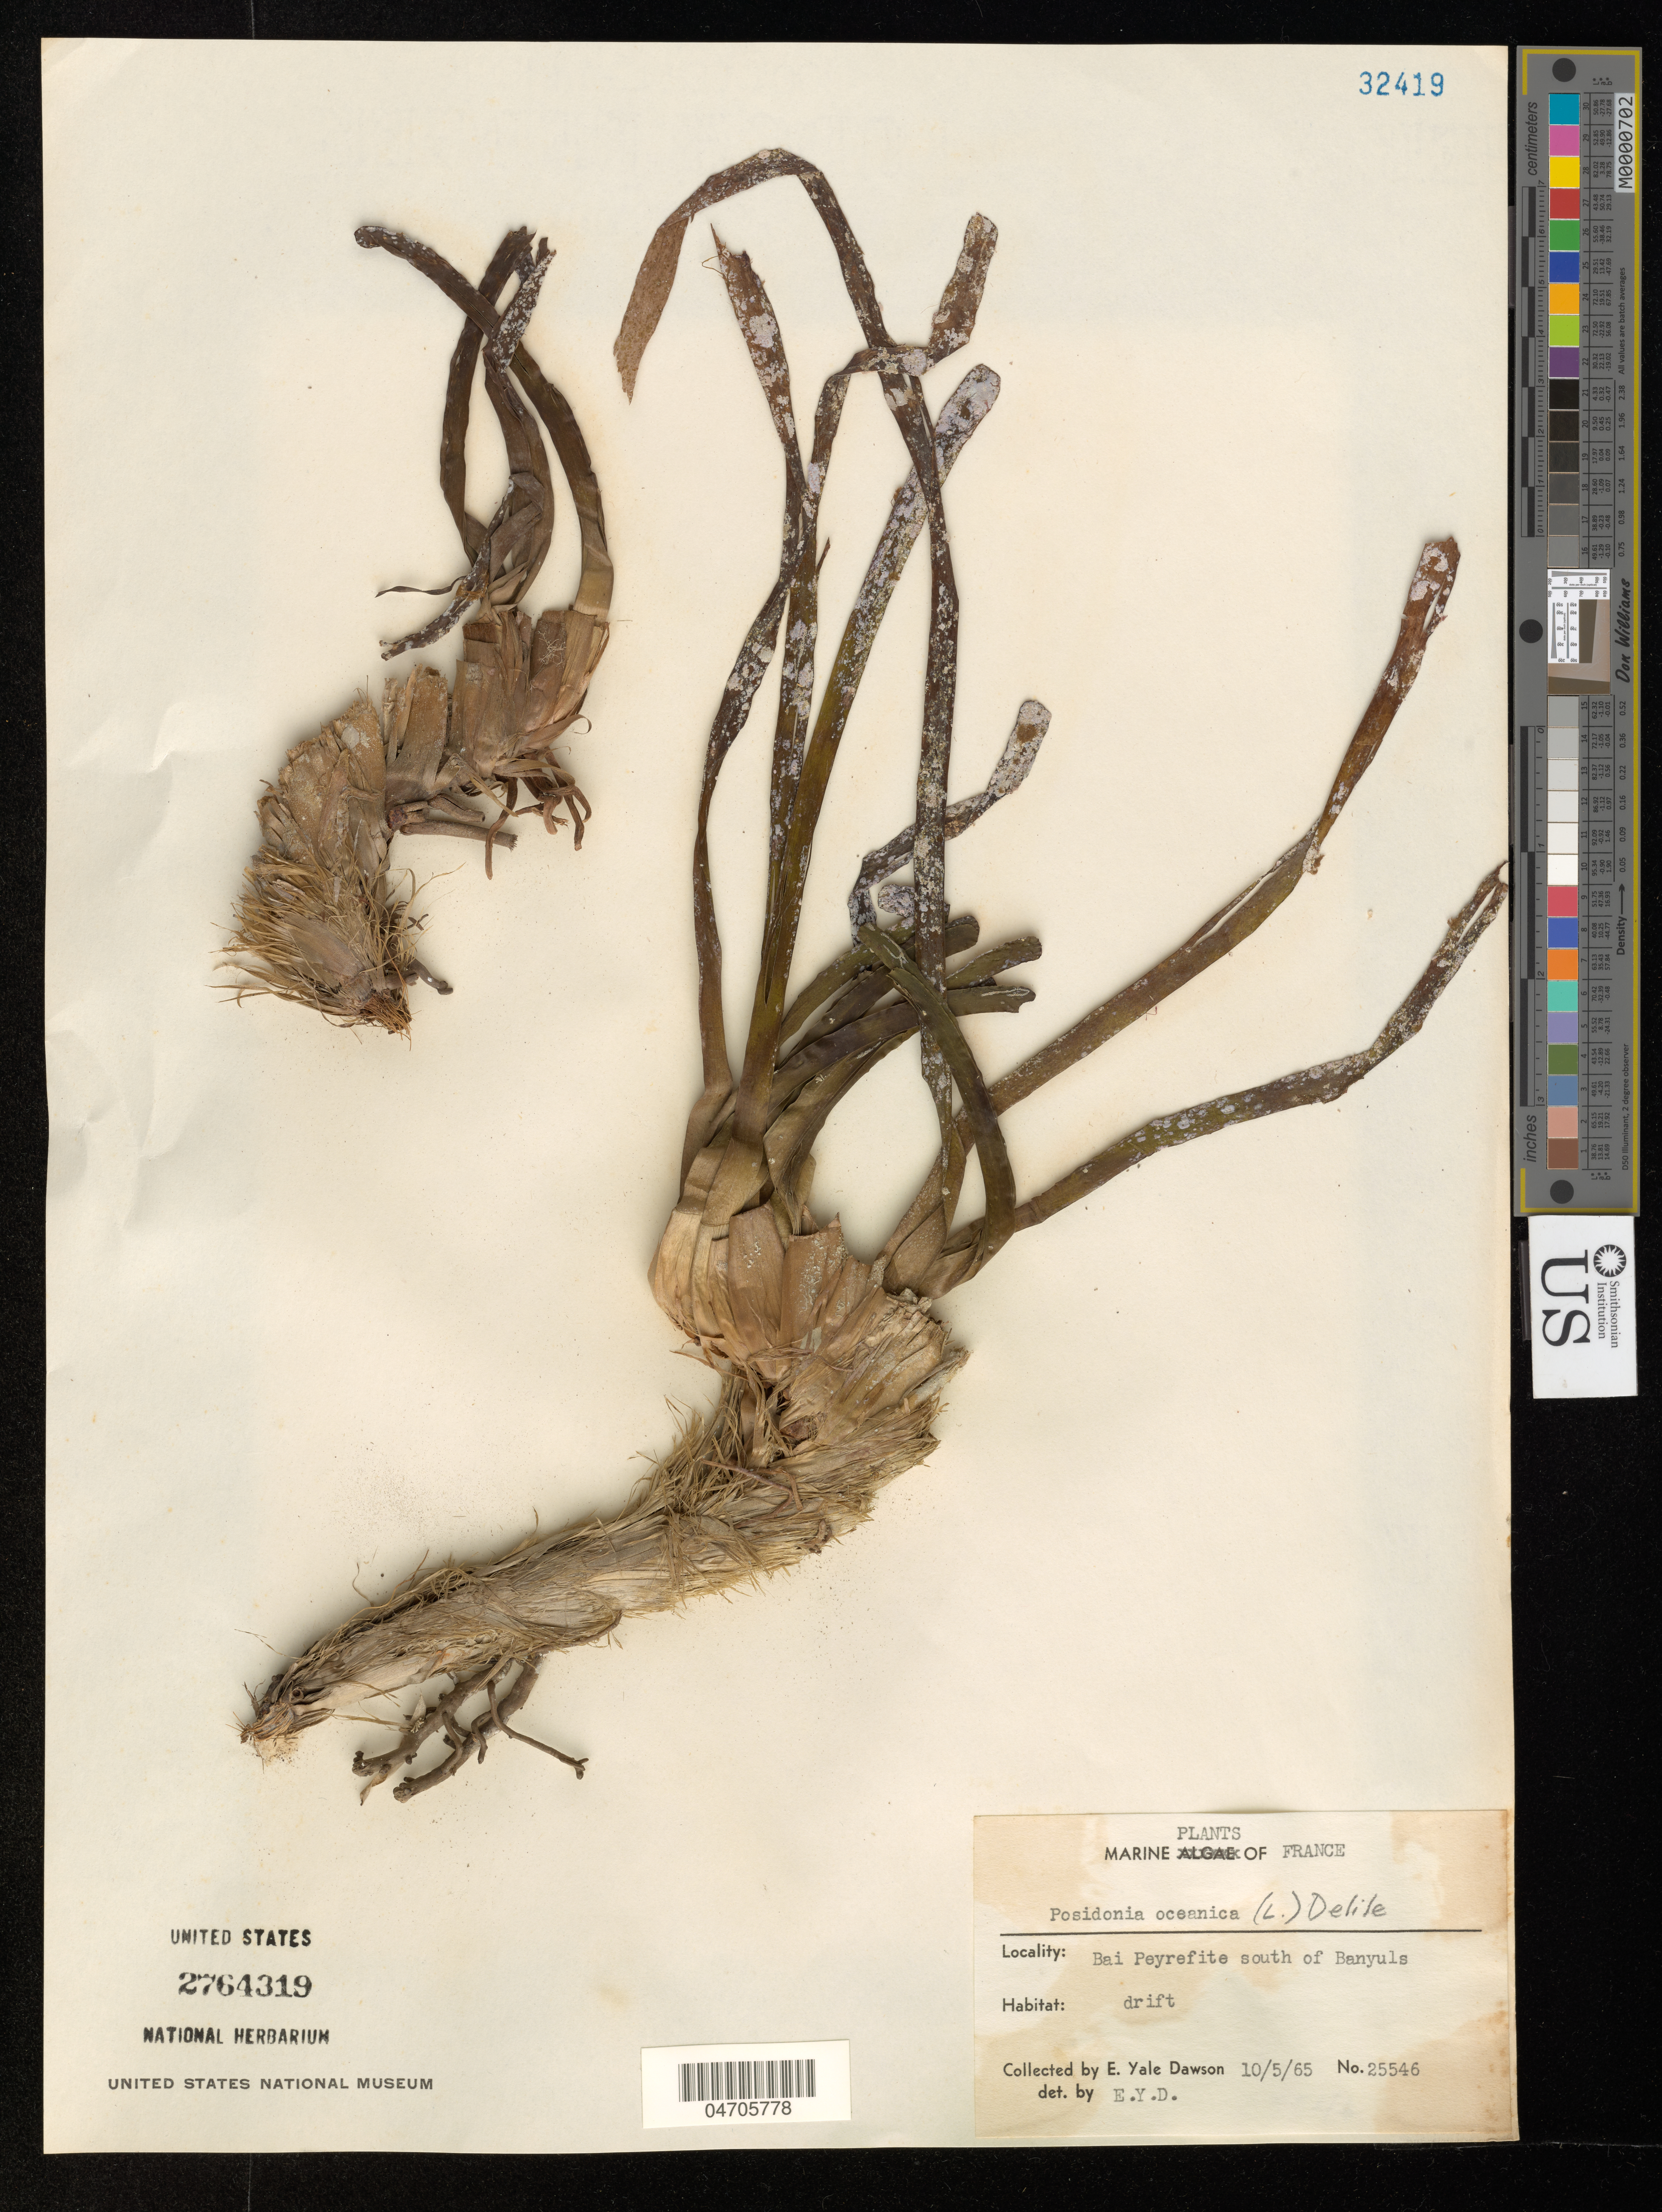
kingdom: Plantae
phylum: Tracheophyta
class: Liliopsida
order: Alismatales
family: Posidoniaceae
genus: Posidonia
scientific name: Posidonia oceanica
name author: (L.) Delile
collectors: E. Y. Dawson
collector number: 25546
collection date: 1965-05-10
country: France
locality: Bai Peyrefite south of Banyuls.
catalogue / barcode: US 2764319